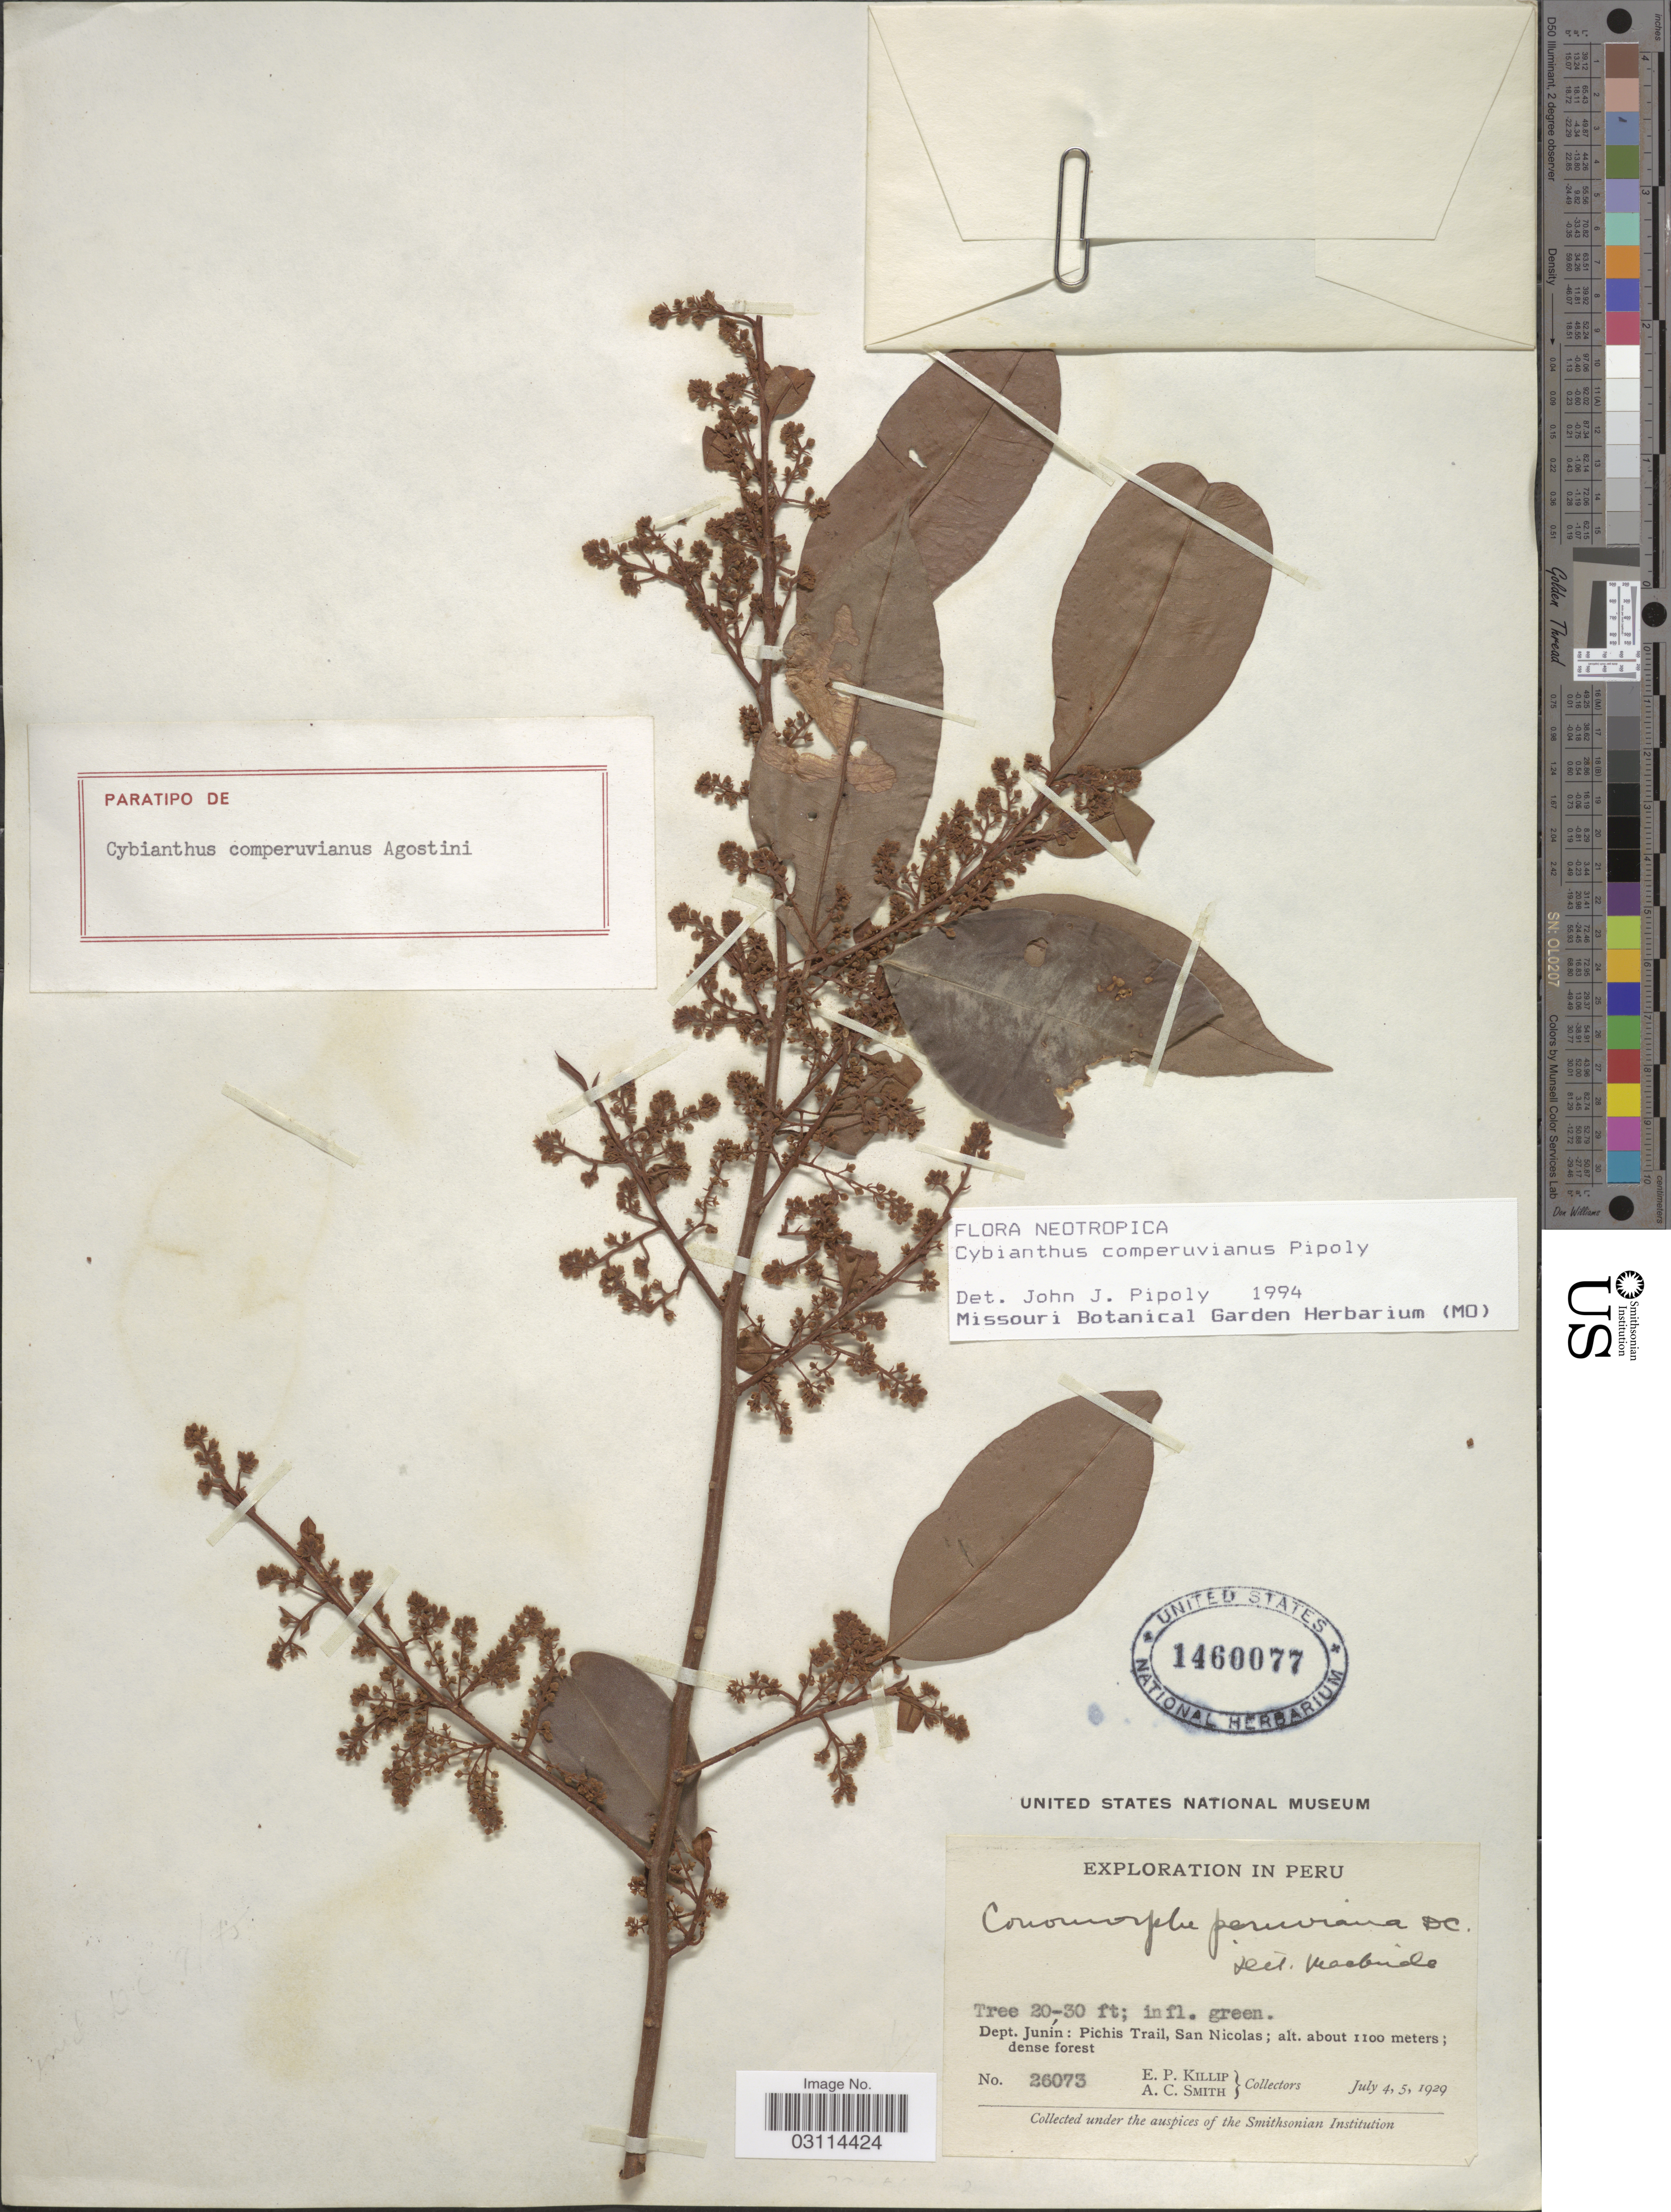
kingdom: Plantae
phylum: Tracheophyta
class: Magnoliopsida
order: Ericales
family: Primulaceae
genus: Cybianthus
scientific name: Cybianthus comperuvianus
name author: Pipoly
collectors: E. P. Killip & A. C. Smith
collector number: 26073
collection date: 1929-07-04/1929-07-05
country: Peru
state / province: Junín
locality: Dept. Junín: Pichis Trail, San Nicolas.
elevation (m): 1100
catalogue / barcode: US 1460077